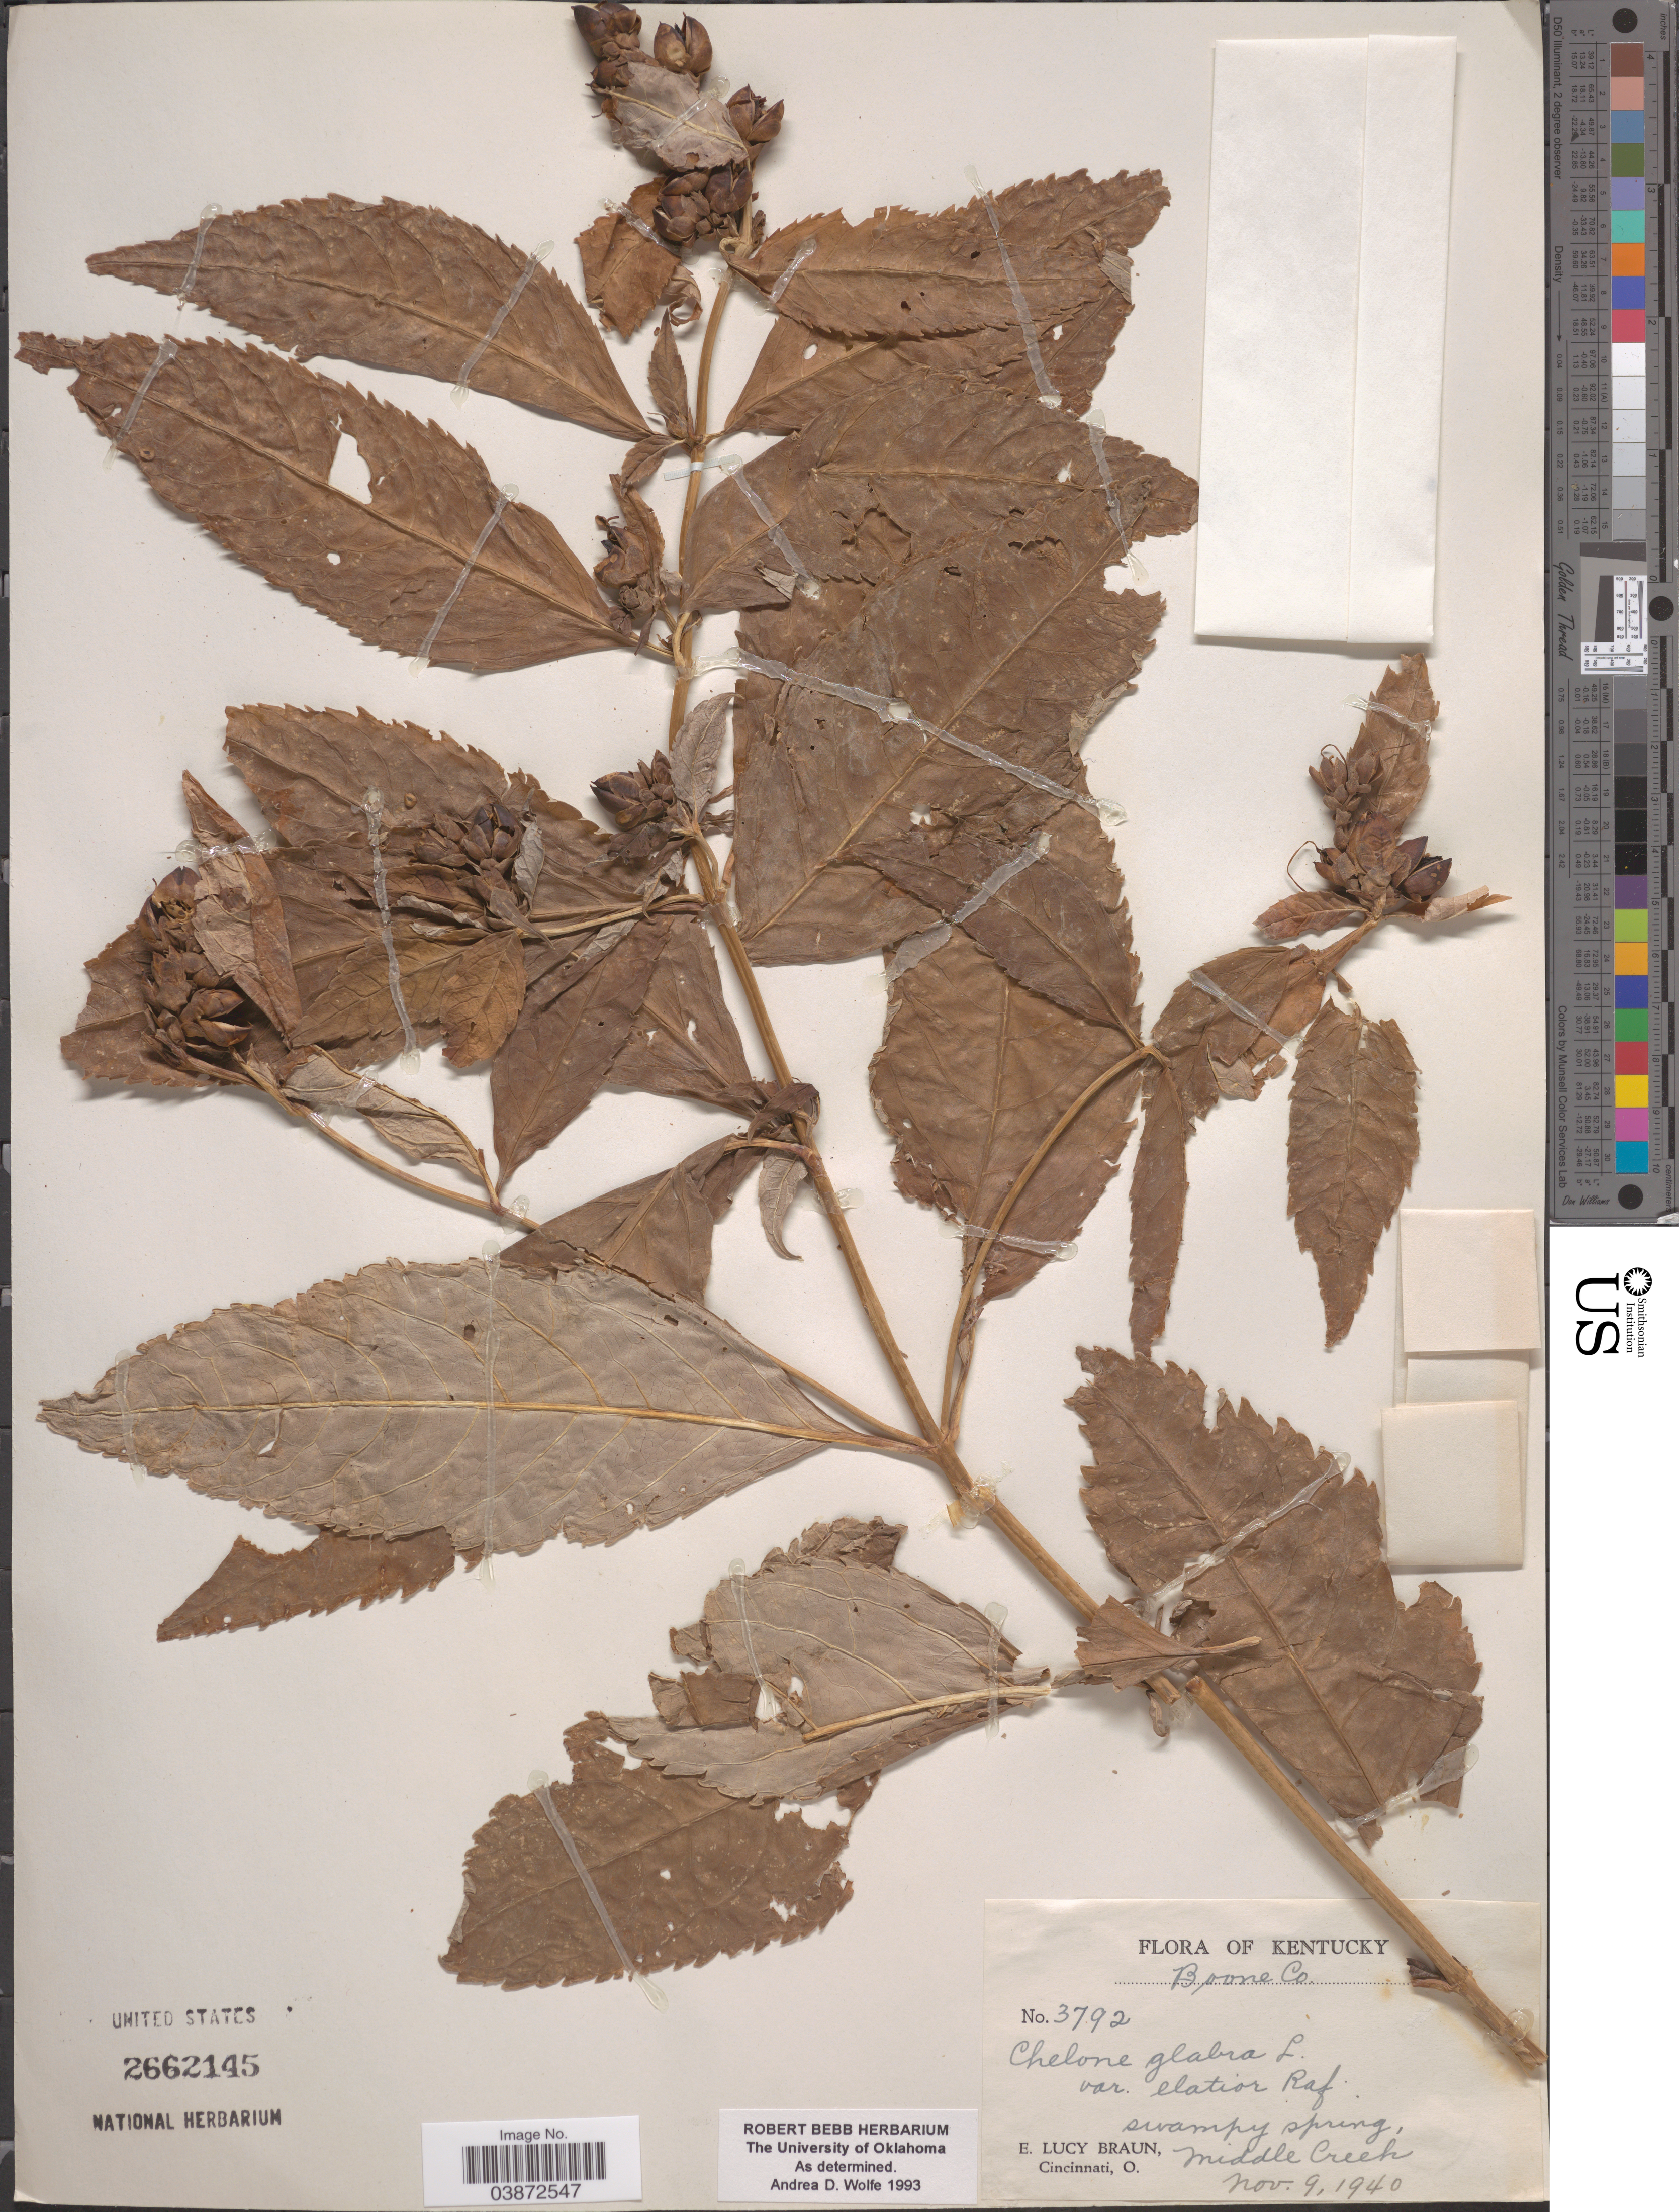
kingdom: Plantae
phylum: Tracheophyta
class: Magnoliopsida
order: Lamiales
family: Plantaginaceae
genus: Chelone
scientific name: Chelone glabra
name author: L.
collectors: E. L. Braun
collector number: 3792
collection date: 1940-11-09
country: United States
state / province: Kentucky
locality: Boone Co. Middle Creek.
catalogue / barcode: US 2662145